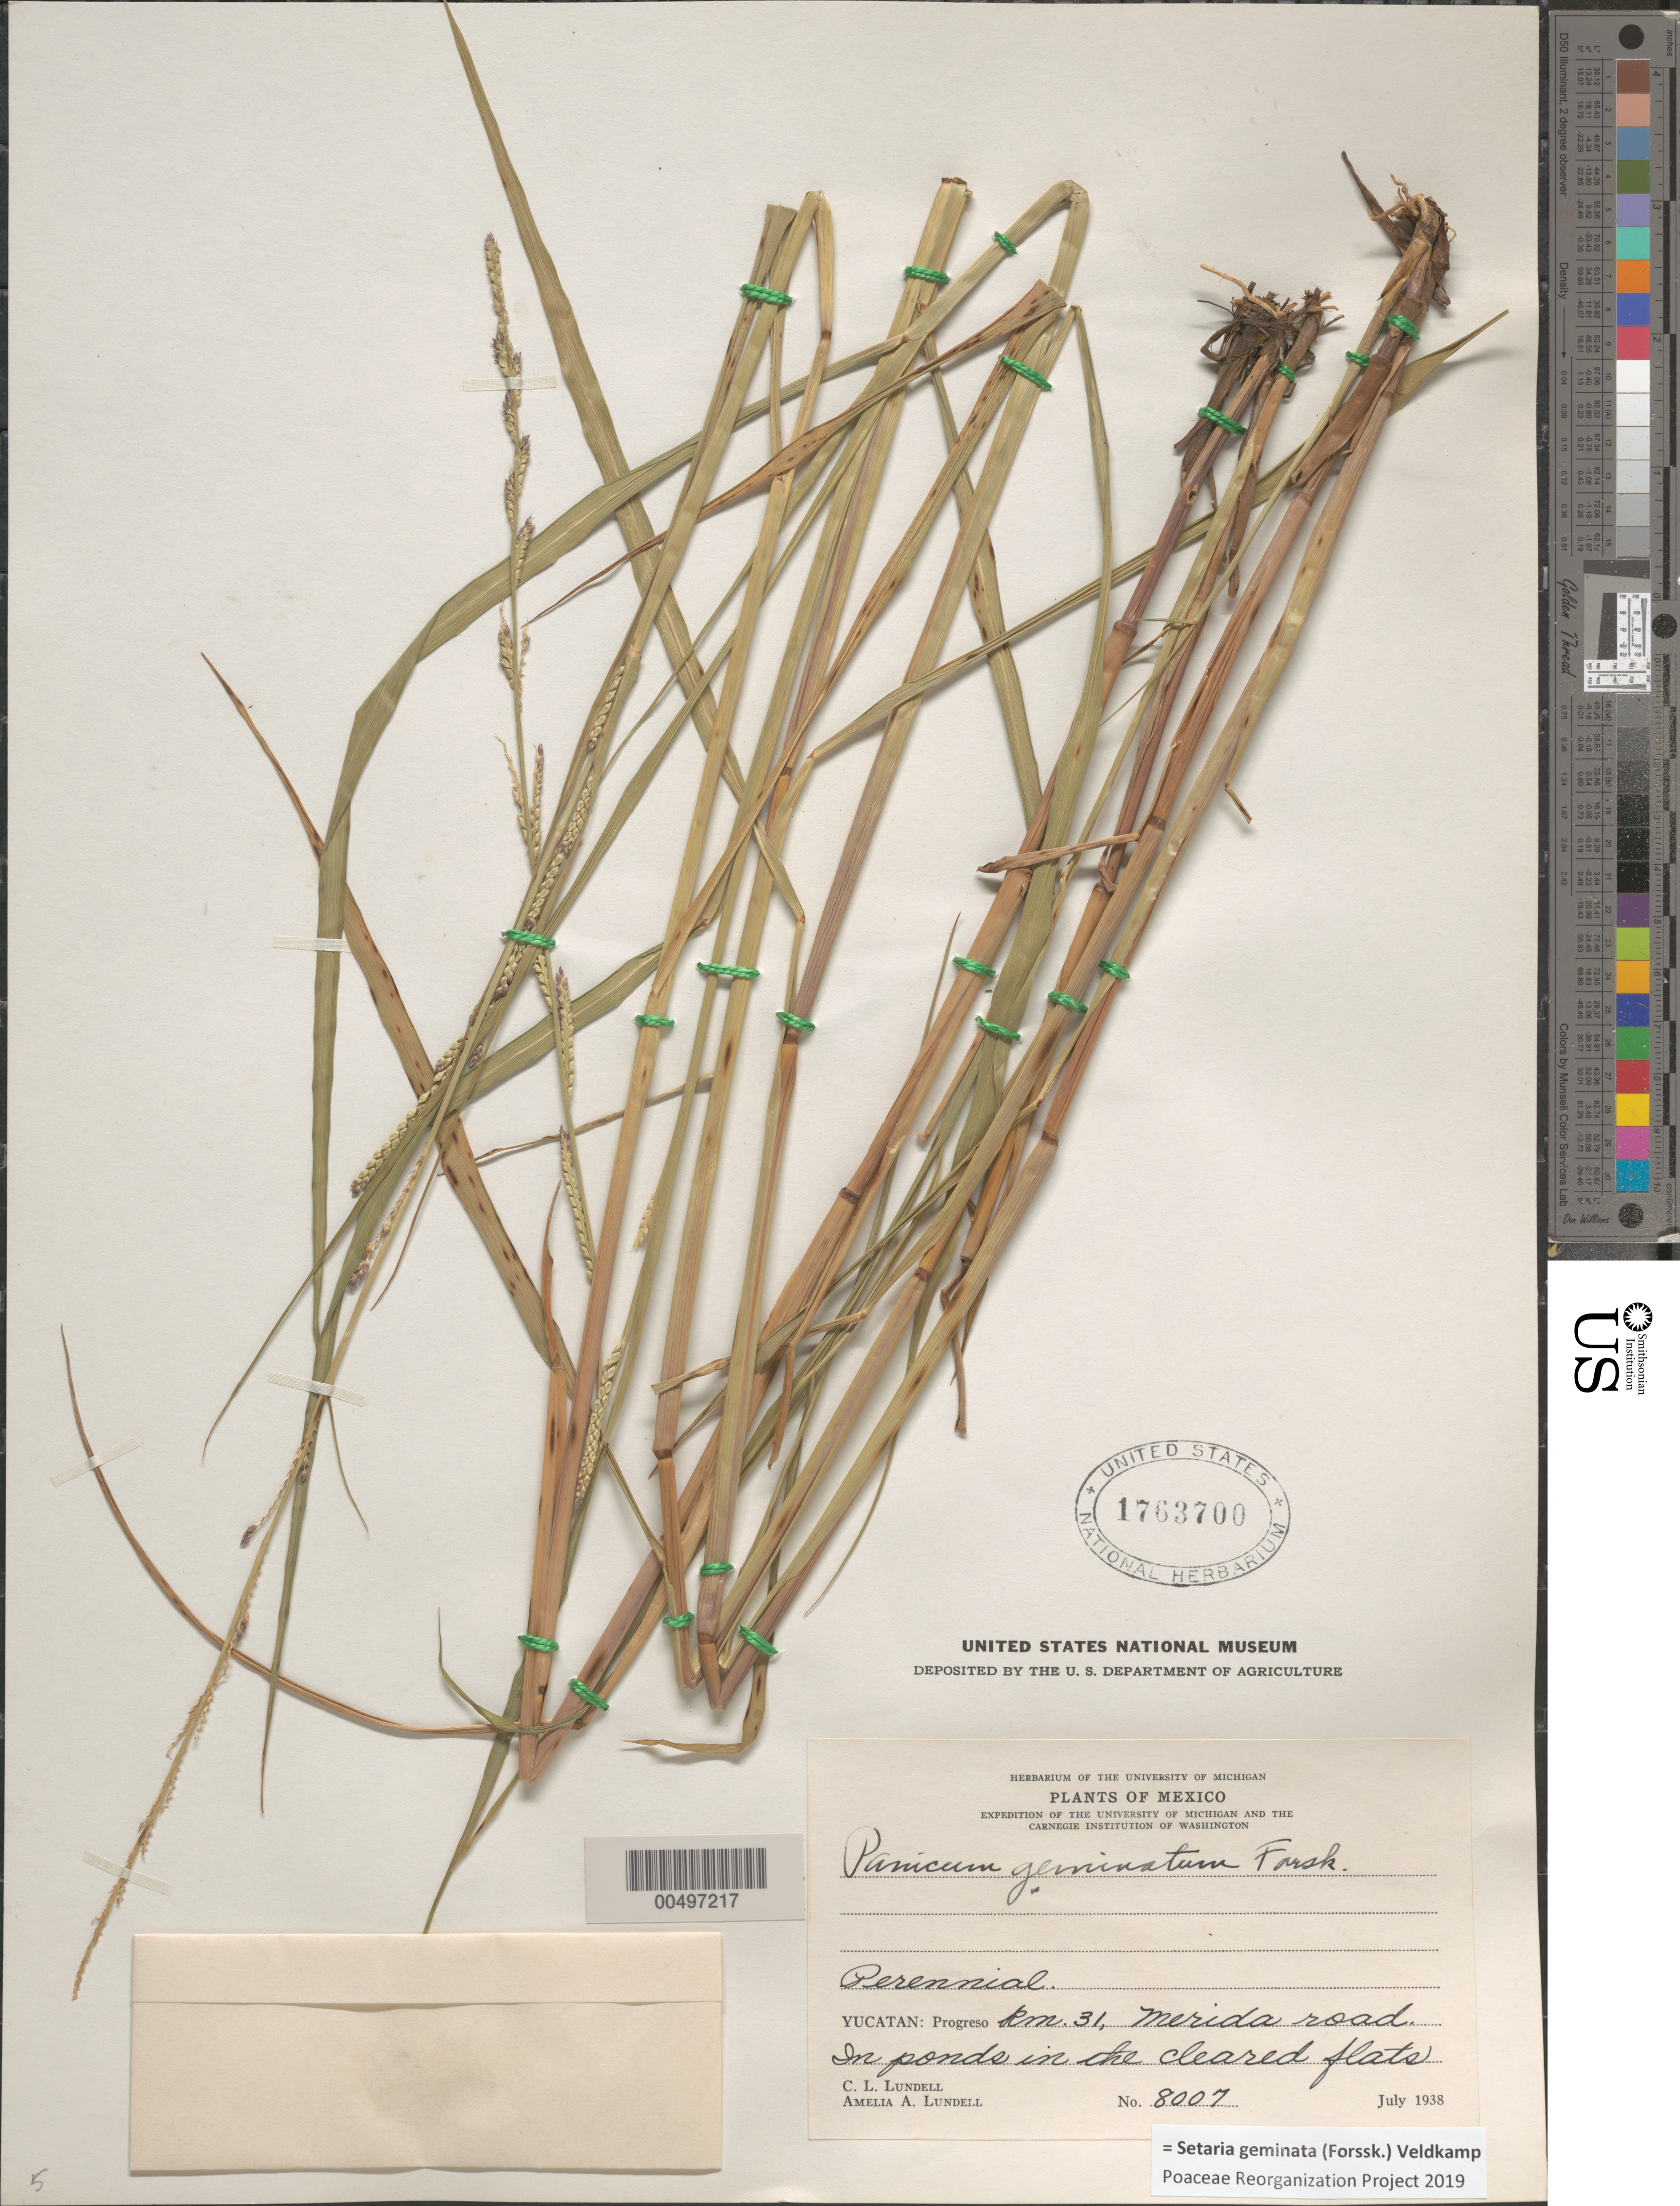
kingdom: Plantae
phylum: Tracheophyta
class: Liliopsida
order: Poales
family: Poaceae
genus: Setaria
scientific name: Setaria geminata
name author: (Forssk.) Veldkamp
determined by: Poaceae Reorganization Project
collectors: C. L. Lundell & A. A. Lundell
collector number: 8007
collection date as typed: Jul 1938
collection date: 1938-07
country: Mexico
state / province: Yucatan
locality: Progreso, km 31, Merida road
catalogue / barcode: US 1763700